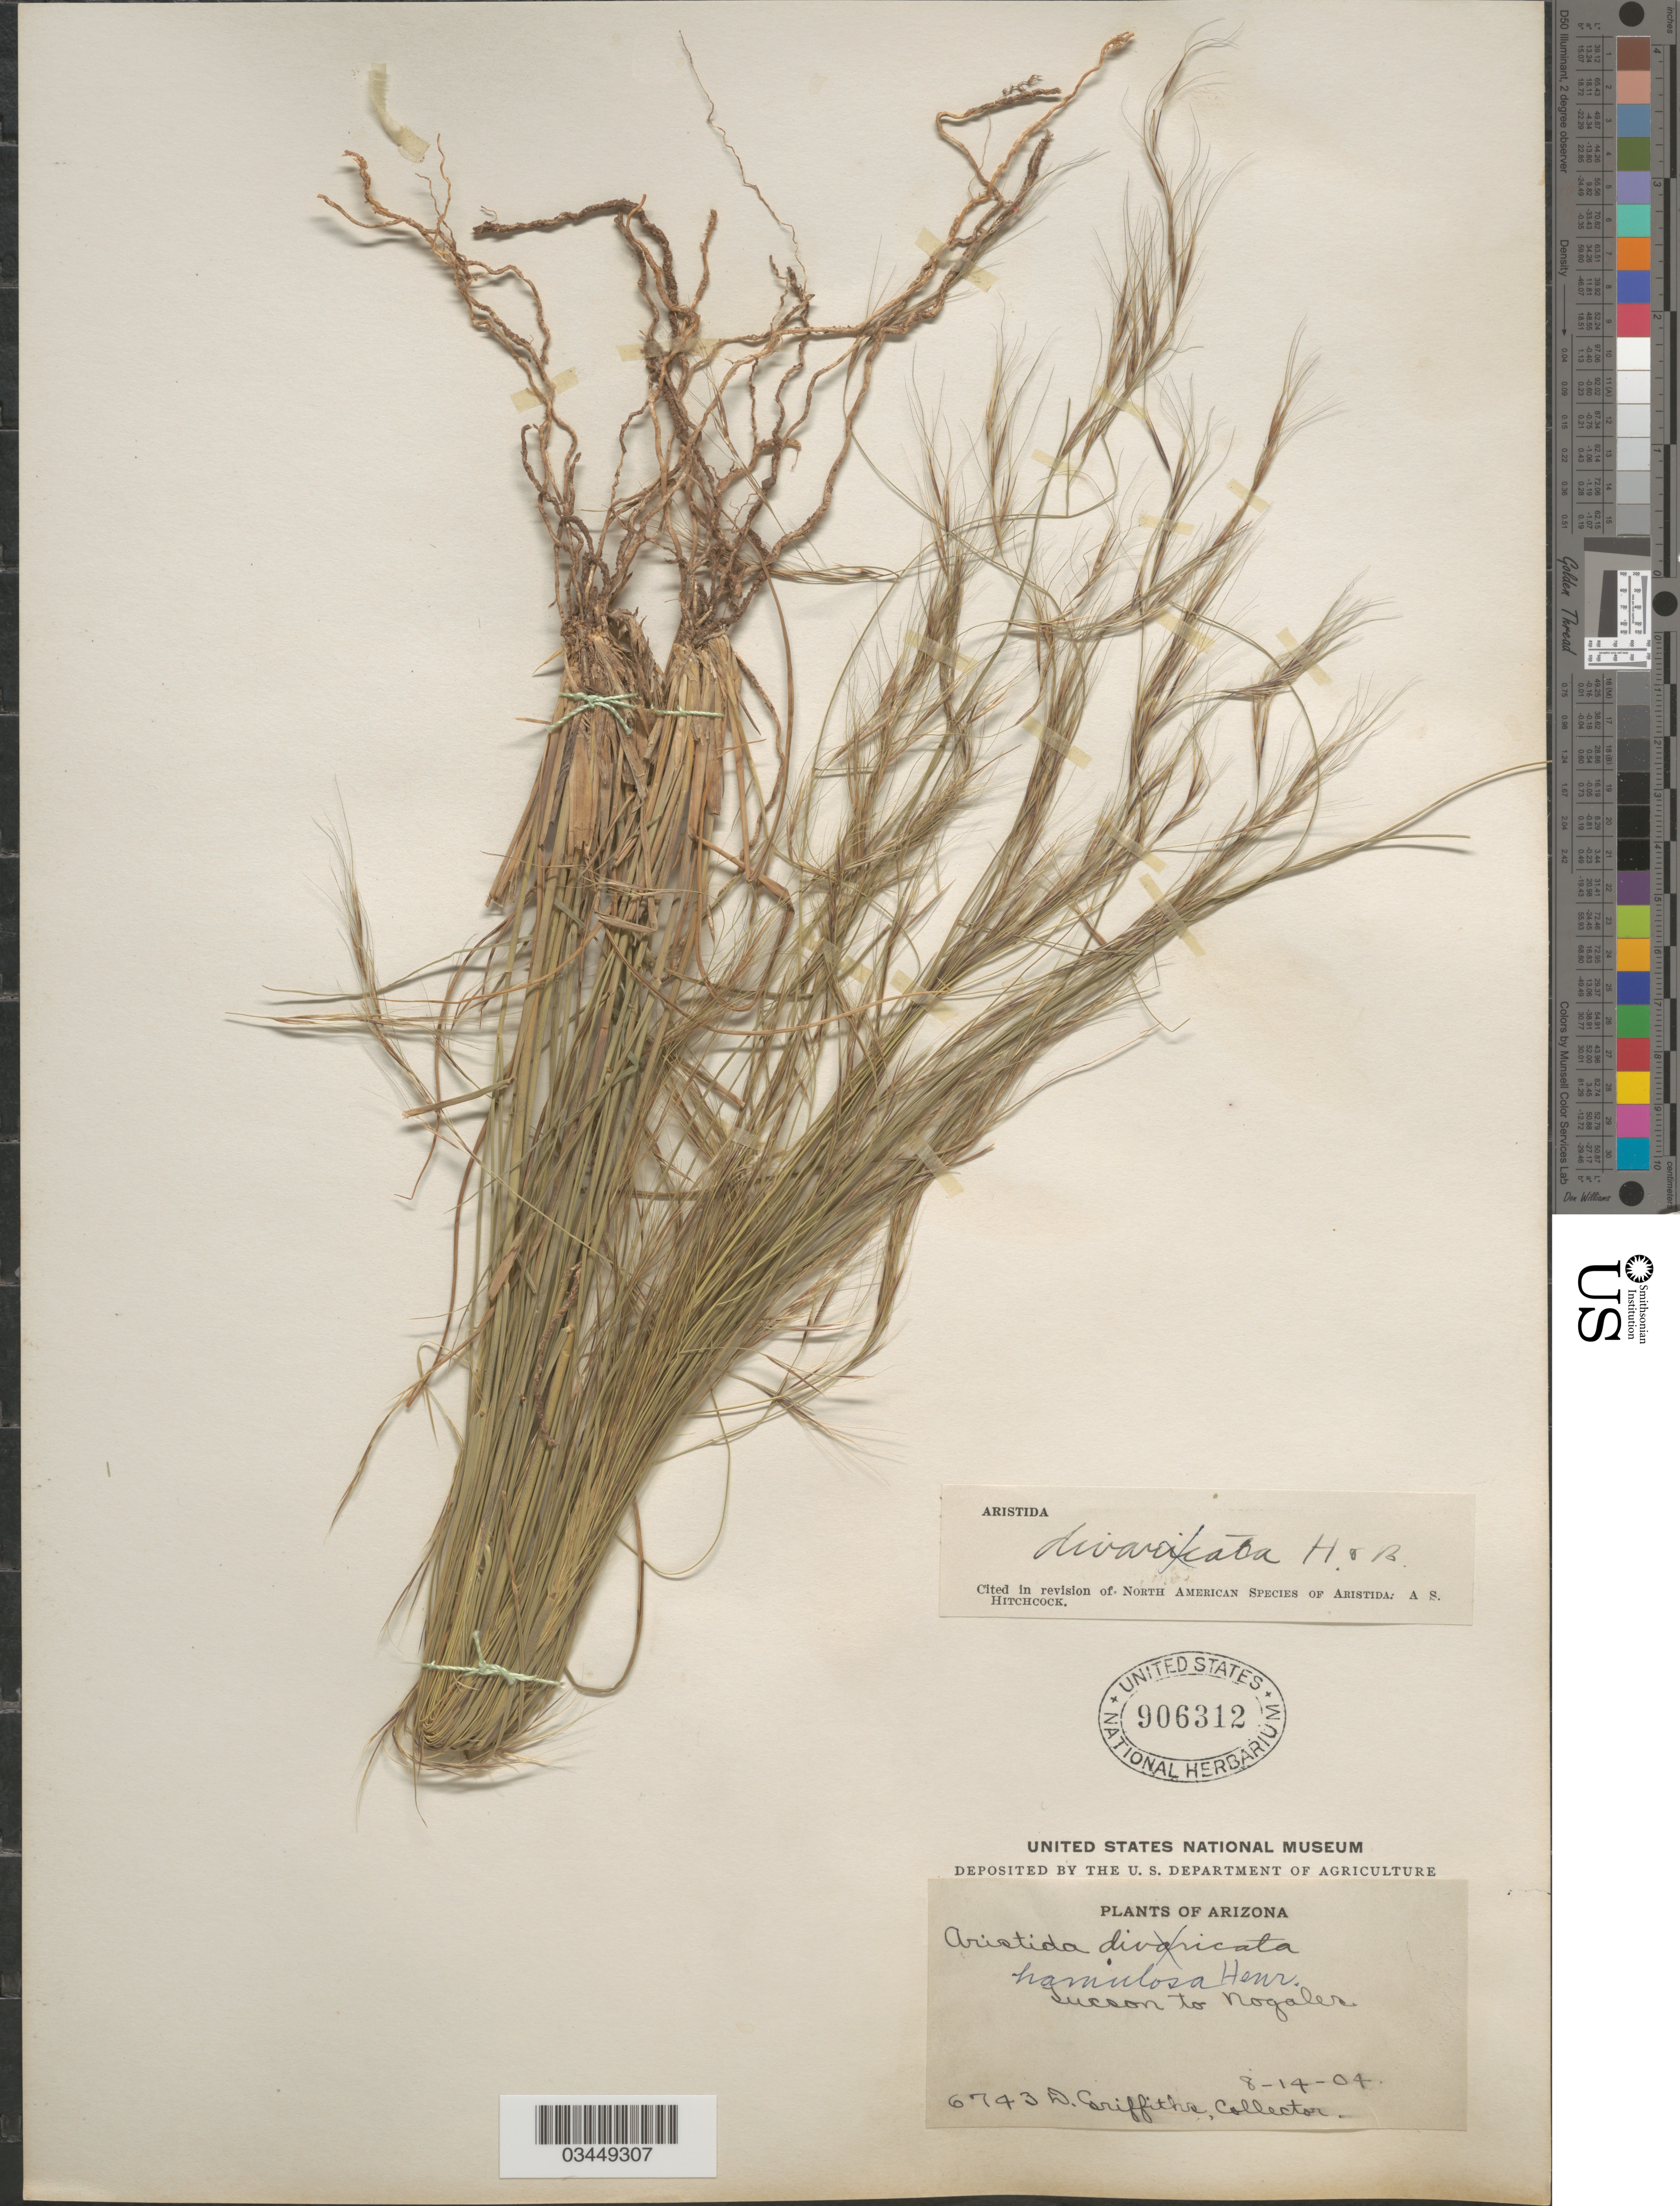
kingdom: Plantae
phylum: Tracheophyta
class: Liliopsida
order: Poales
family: Poaceae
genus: Aristida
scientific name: Aristida hamulosa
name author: Henr.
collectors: D. Griffiths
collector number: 6743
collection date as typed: Transcribed d/m/y: 14/8/4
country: United States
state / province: Arizona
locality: Tucson to Nogales.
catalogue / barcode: US 906312